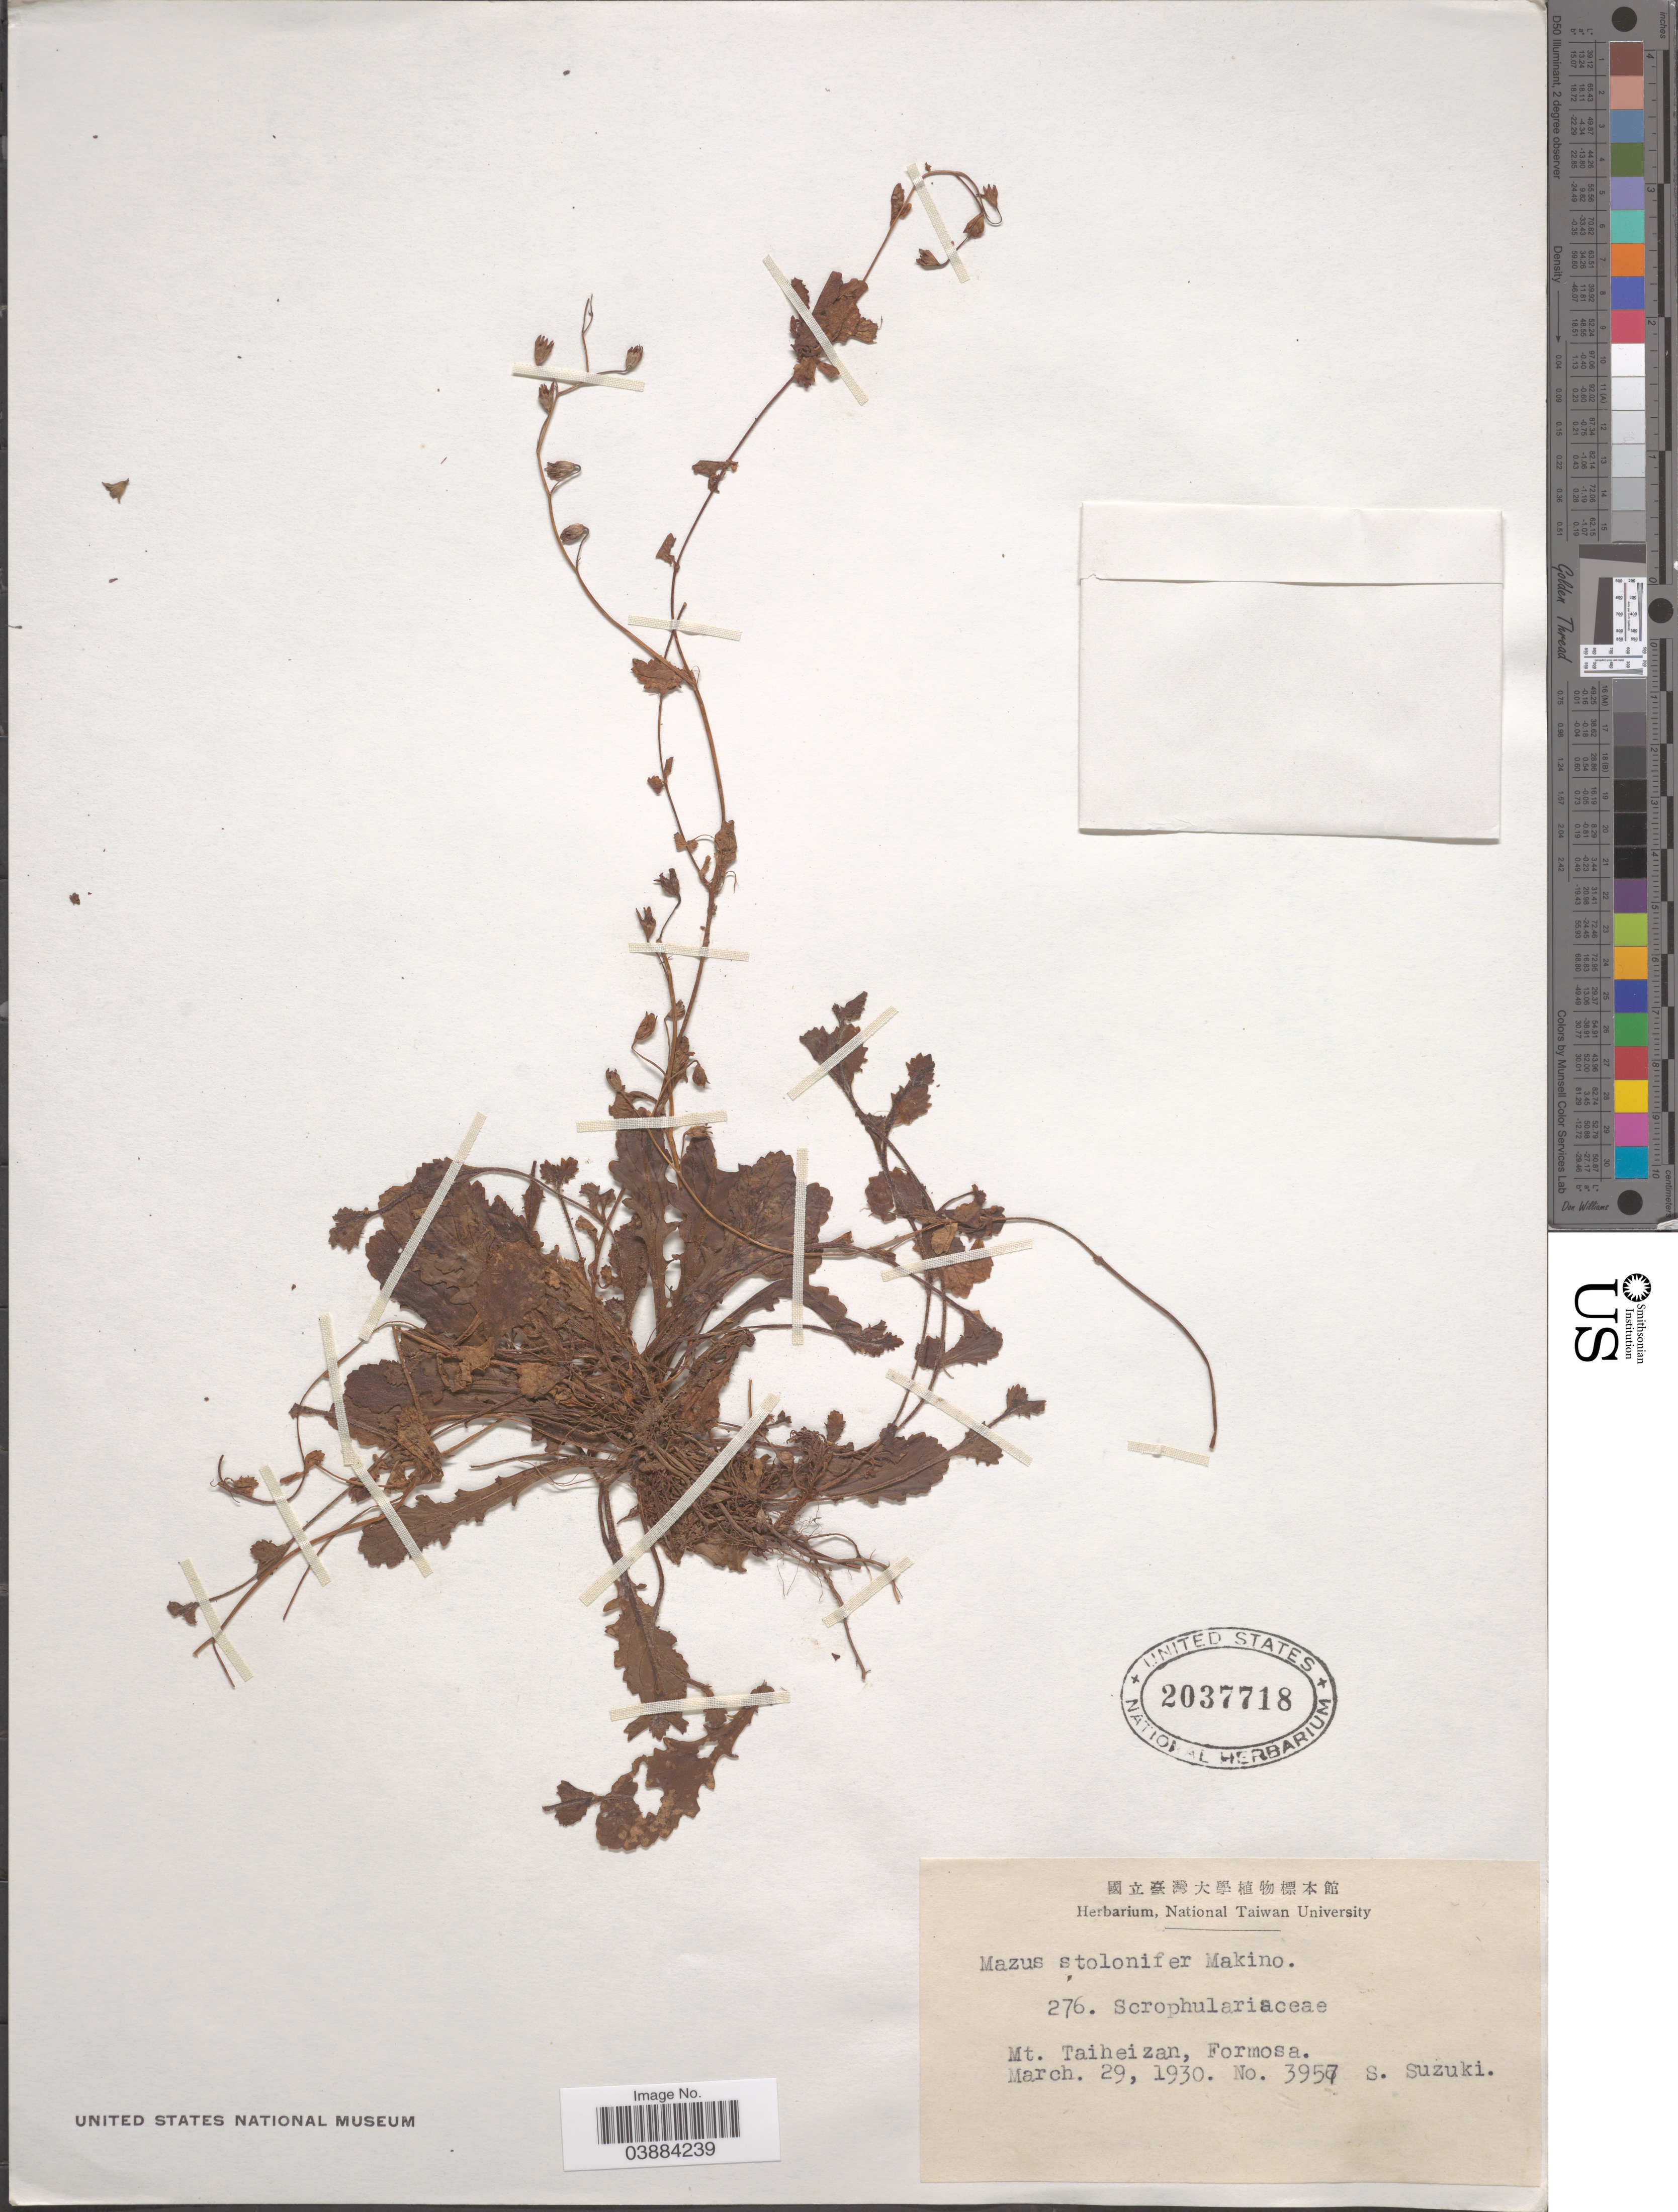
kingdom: Plantae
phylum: Tracheophyta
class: Magnoliopsida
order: Lamiales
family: Mazaceae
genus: Mazus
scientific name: Mazus stolonifer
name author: (Maxim.) Makino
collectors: S. Suzuki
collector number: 3957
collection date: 1930-03-29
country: Taiwan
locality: Mt. Taiheizan, Formosa.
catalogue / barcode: US 2037718